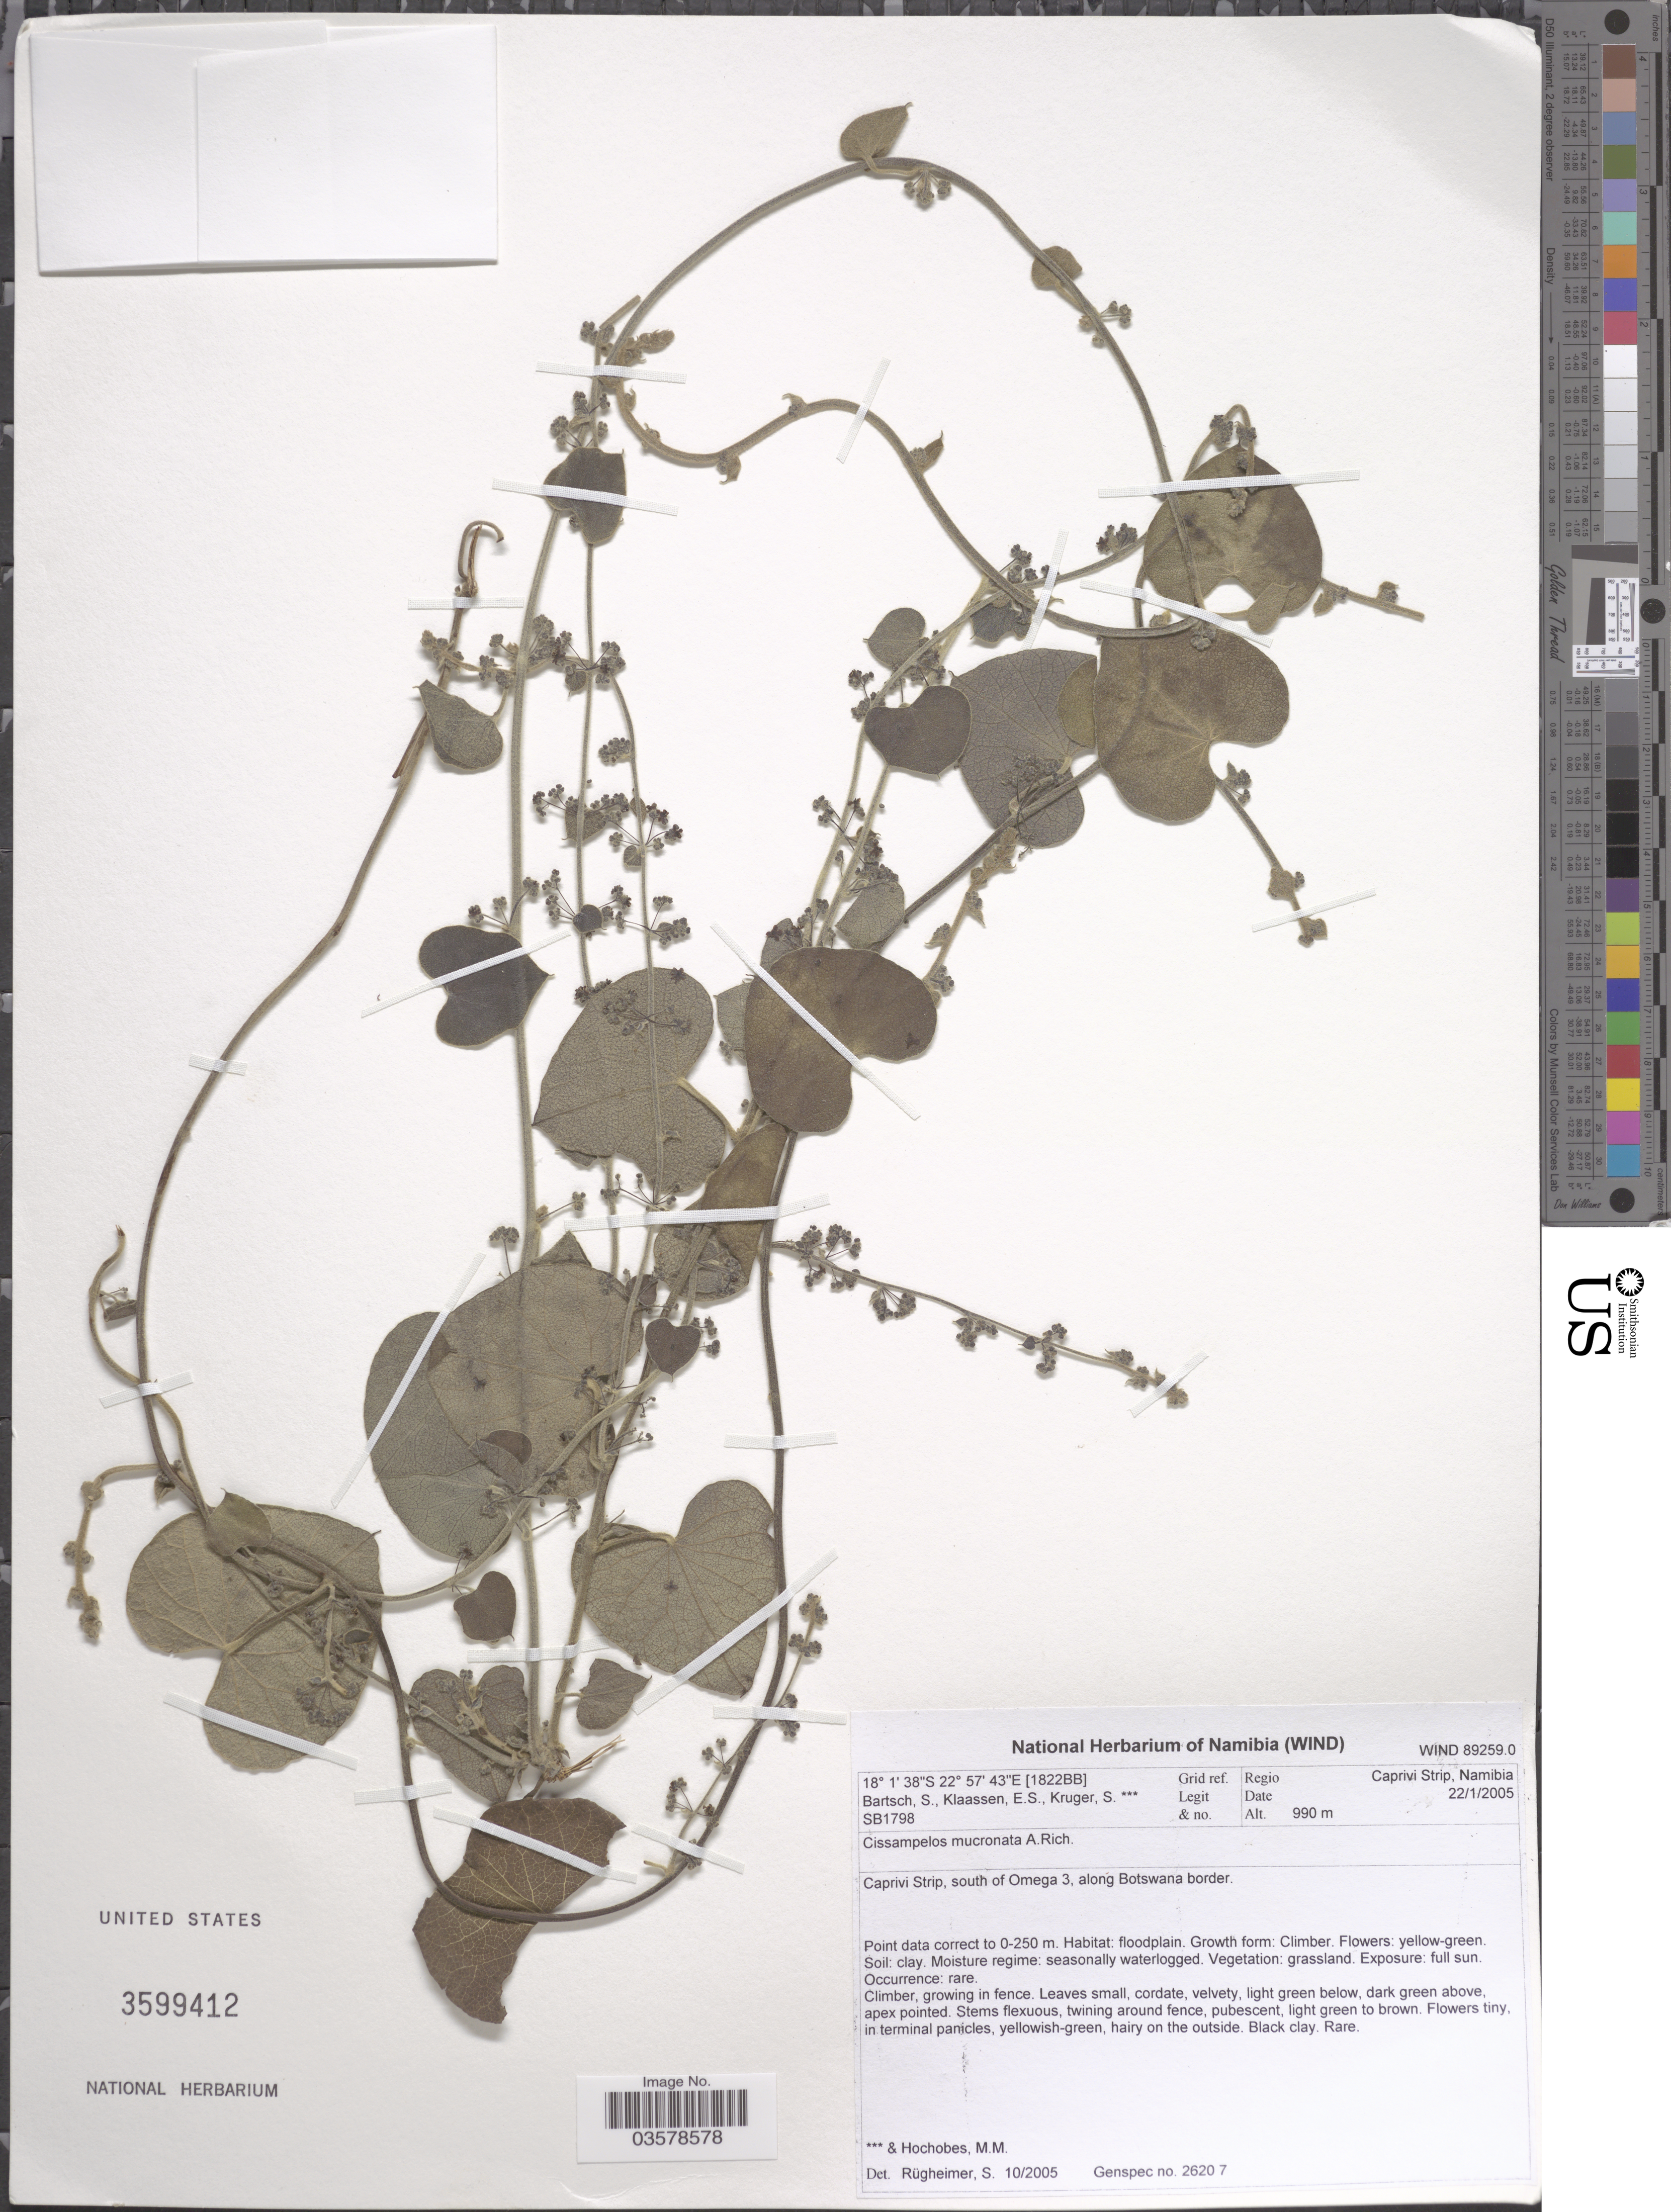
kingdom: Plantae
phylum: Tracheophyta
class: Magnoliopsida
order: Ranunculales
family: Menispermaceae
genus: Cissampelos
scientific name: Cissampelos mucronata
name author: A. Rich.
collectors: S. Bartsch, E. S. Klaassen, S. Kruger & M. Hochobes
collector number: SB1798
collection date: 2005-01-22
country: Namibia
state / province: Caprivi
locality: Grid ref. [1822BB]. Regio Caprivi Strip. Caprivi Strip, south of Omega 3, along Botswana border.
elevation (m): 990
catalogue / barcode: US 3599412